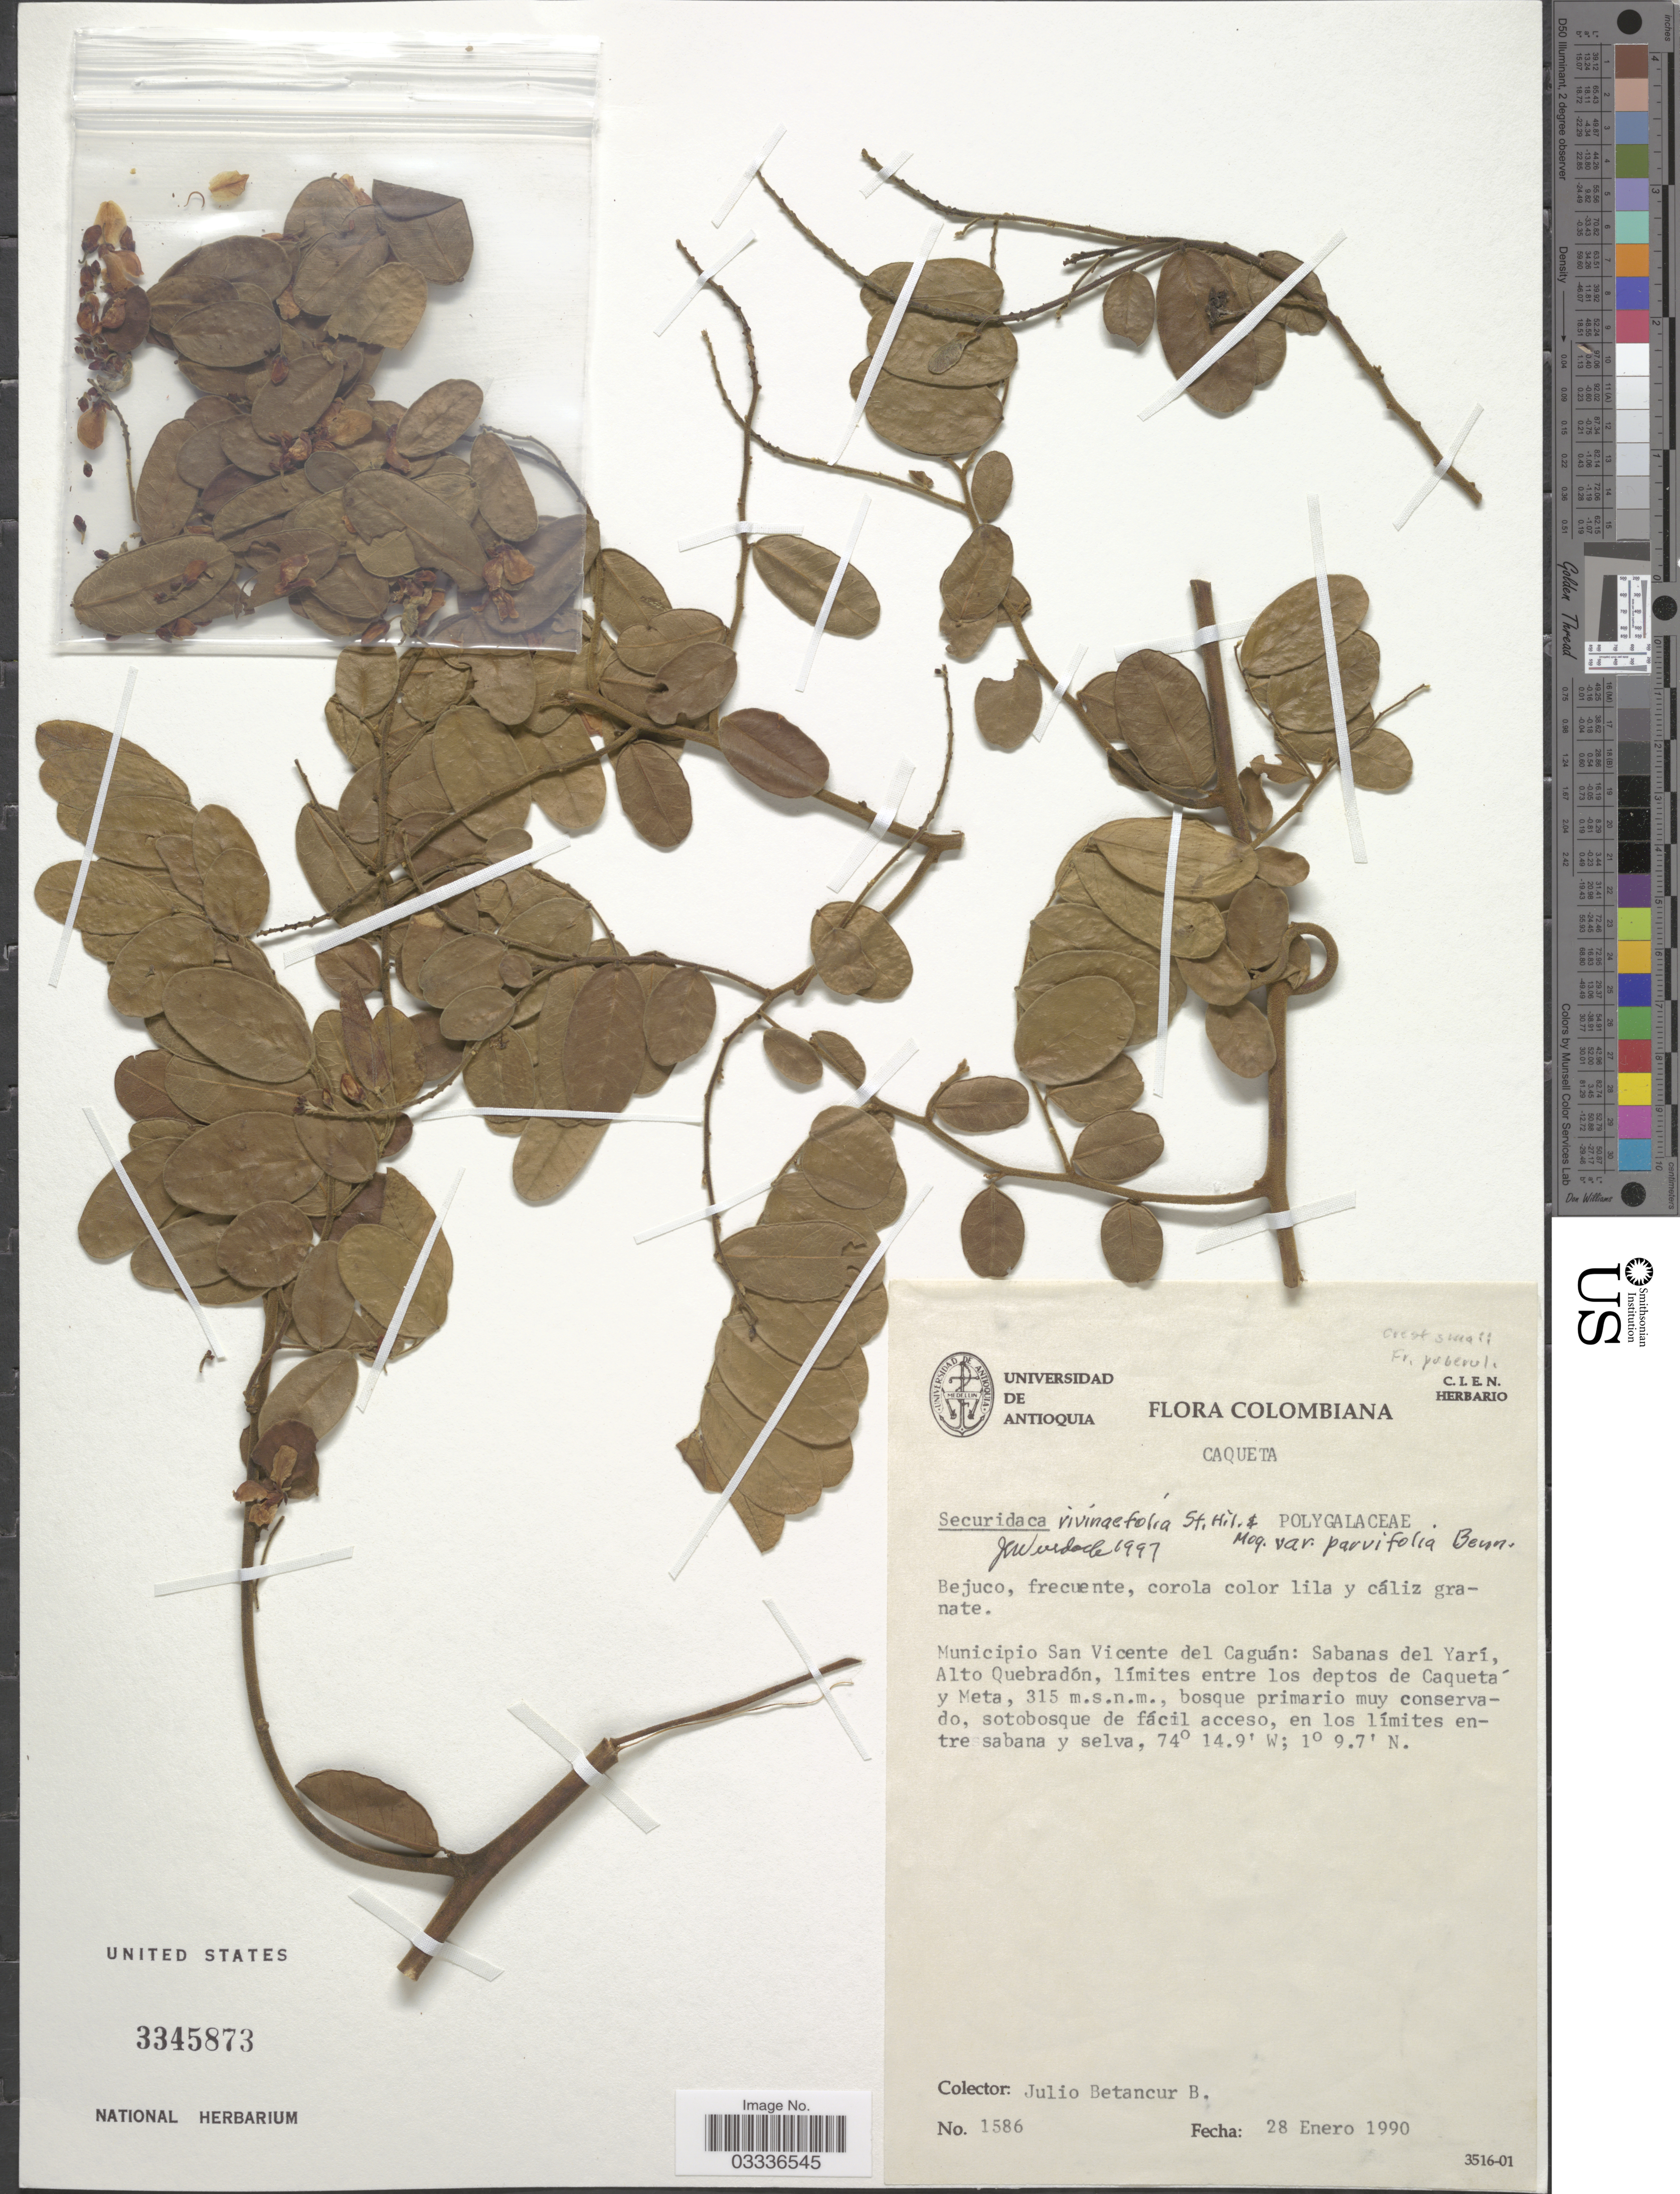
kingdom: Plantae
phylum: Tracheophyta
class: Magnoliopsida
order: Fabales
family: Polygalaceae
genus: Securidaca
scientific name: Securidaca rivinifolia var. parvifolia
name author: A.W. Benn.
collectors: J. Betancur-B.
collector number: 1586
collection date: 1990-01-28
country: Colombia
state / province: Caquetá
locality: Municipio San Vicente del Caguán: Sabanas del Yarí, Alto Quebradón, límites entre los deptos de Caquetá y Meta.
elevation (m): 315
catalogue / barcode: US 3345873